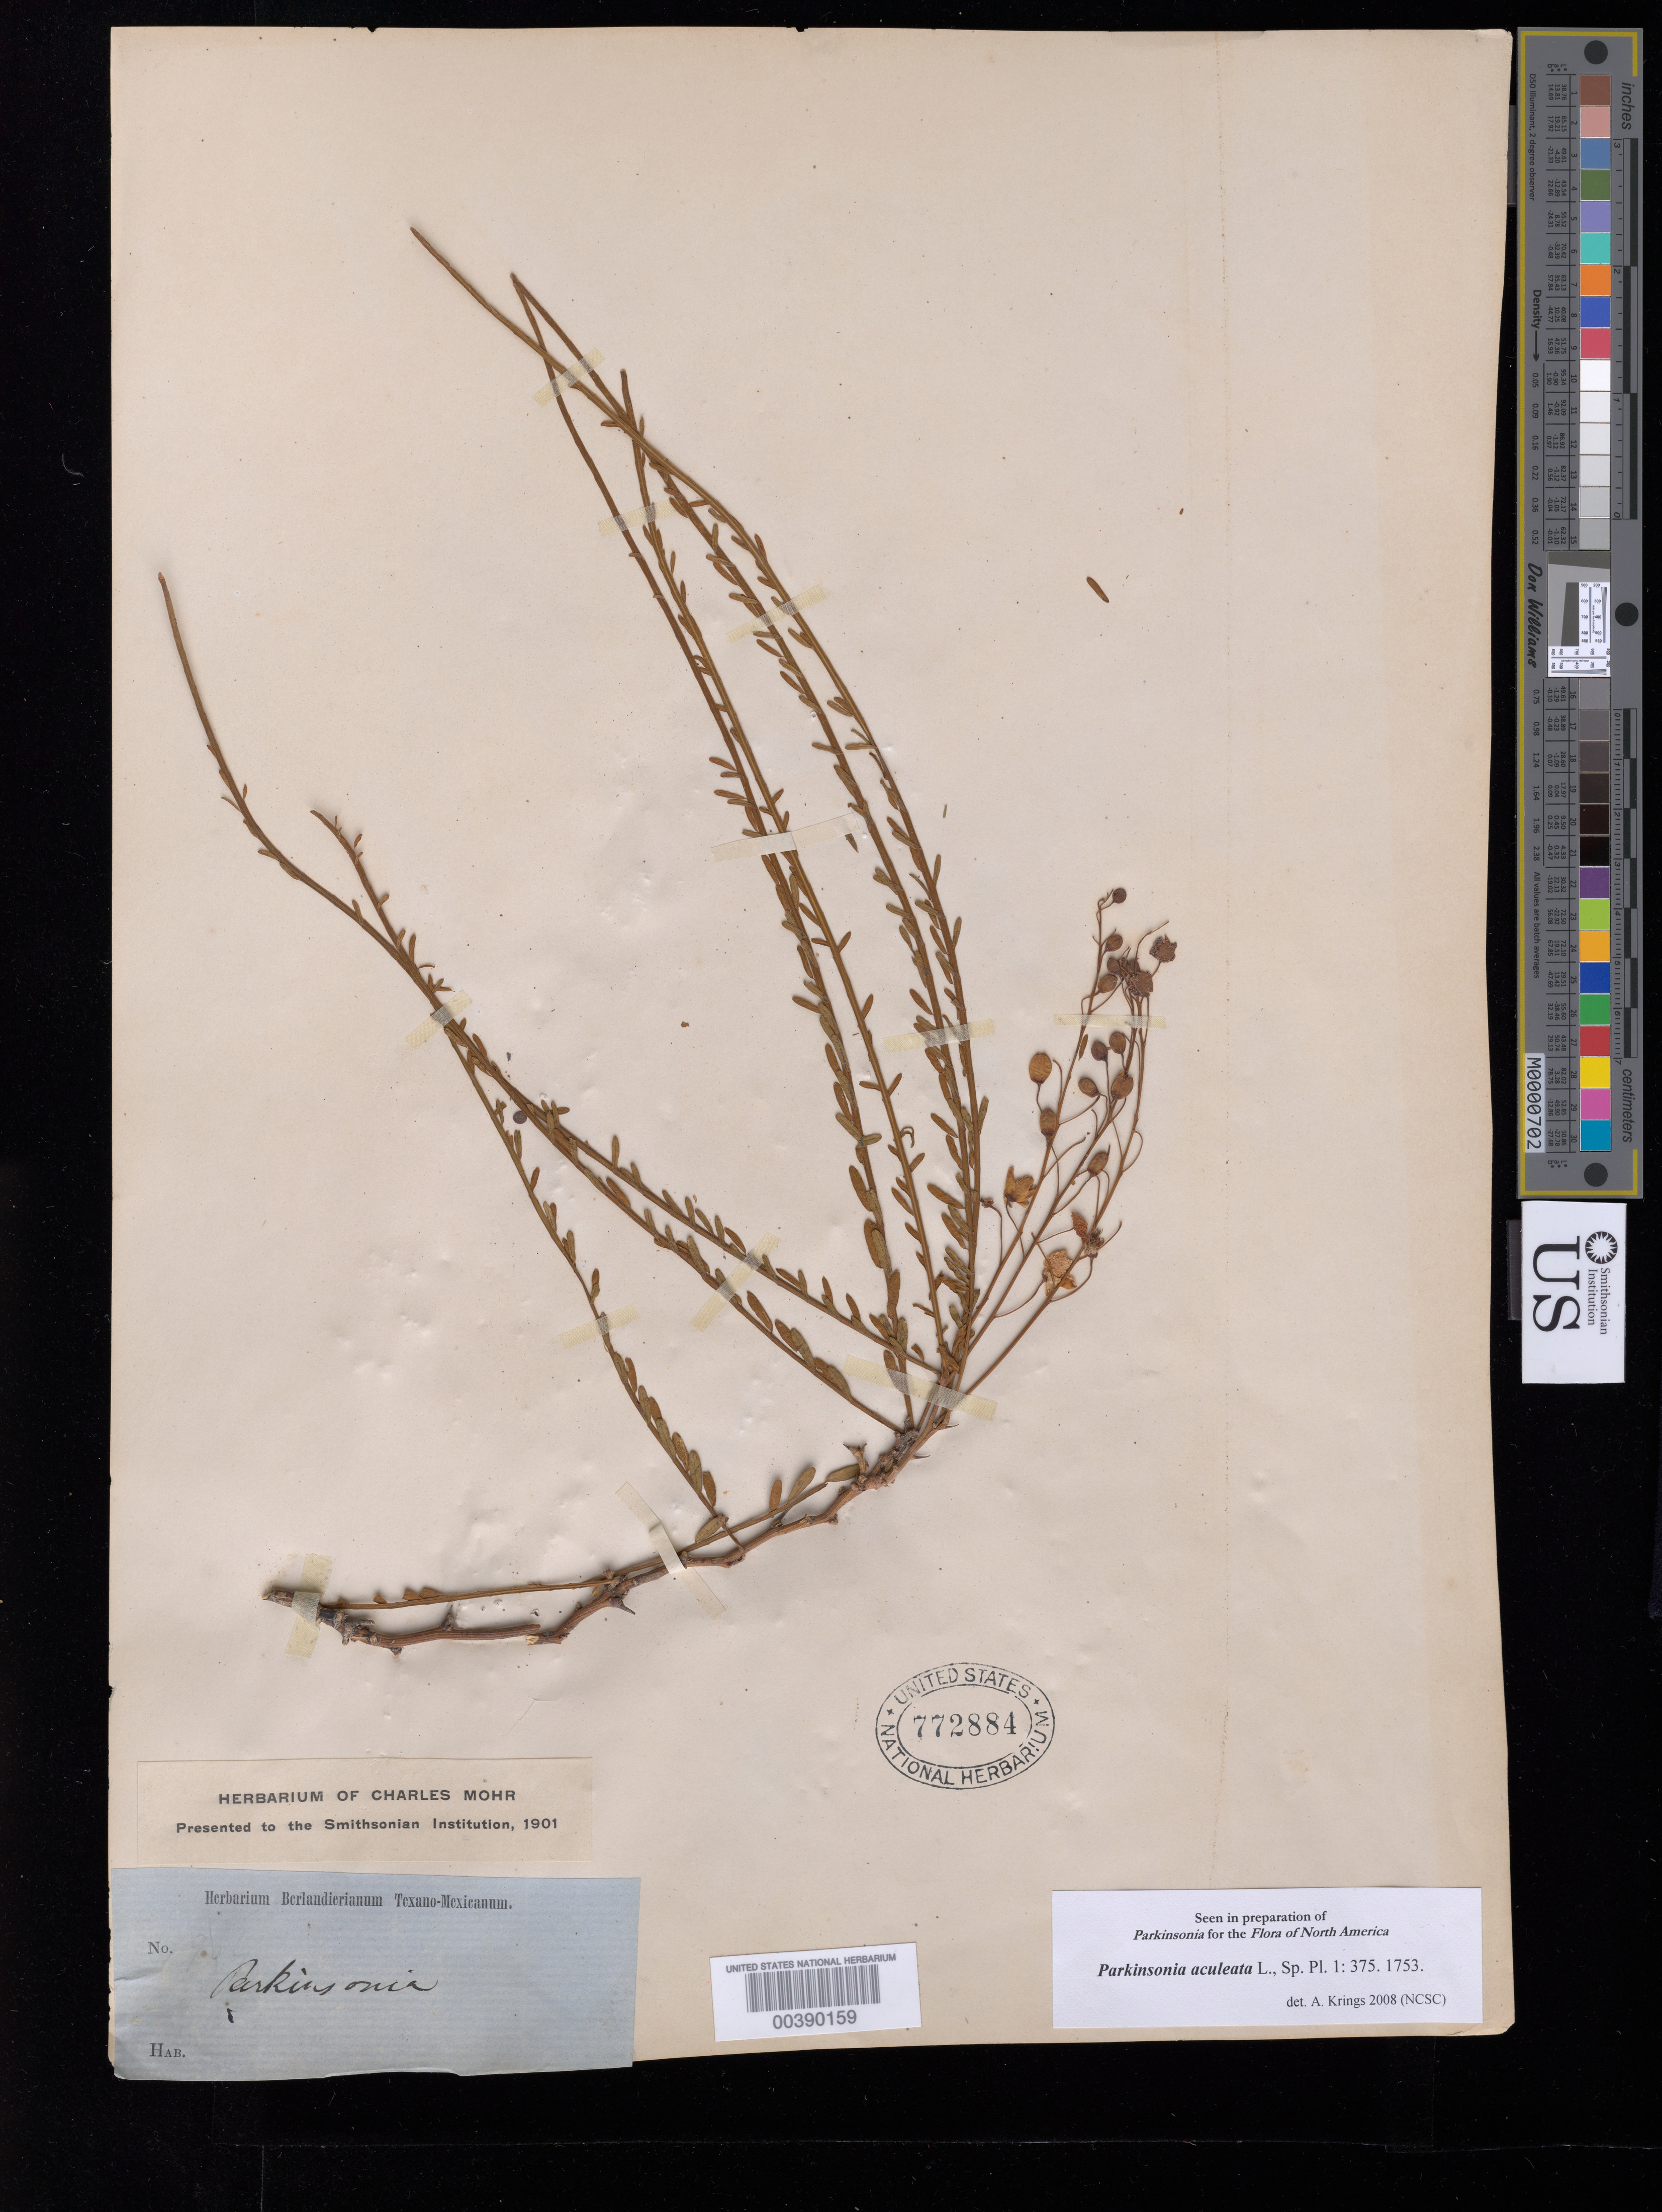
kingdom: Plantae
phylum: Tracheophyta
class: Magnoliopsida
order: Fabales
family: Fabaceae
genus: Parkinsonia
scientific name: Parkinsonia aculeata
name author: L.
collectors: A. Ruth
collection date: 1903-09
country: United States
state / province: Texas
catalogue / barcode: US 772884